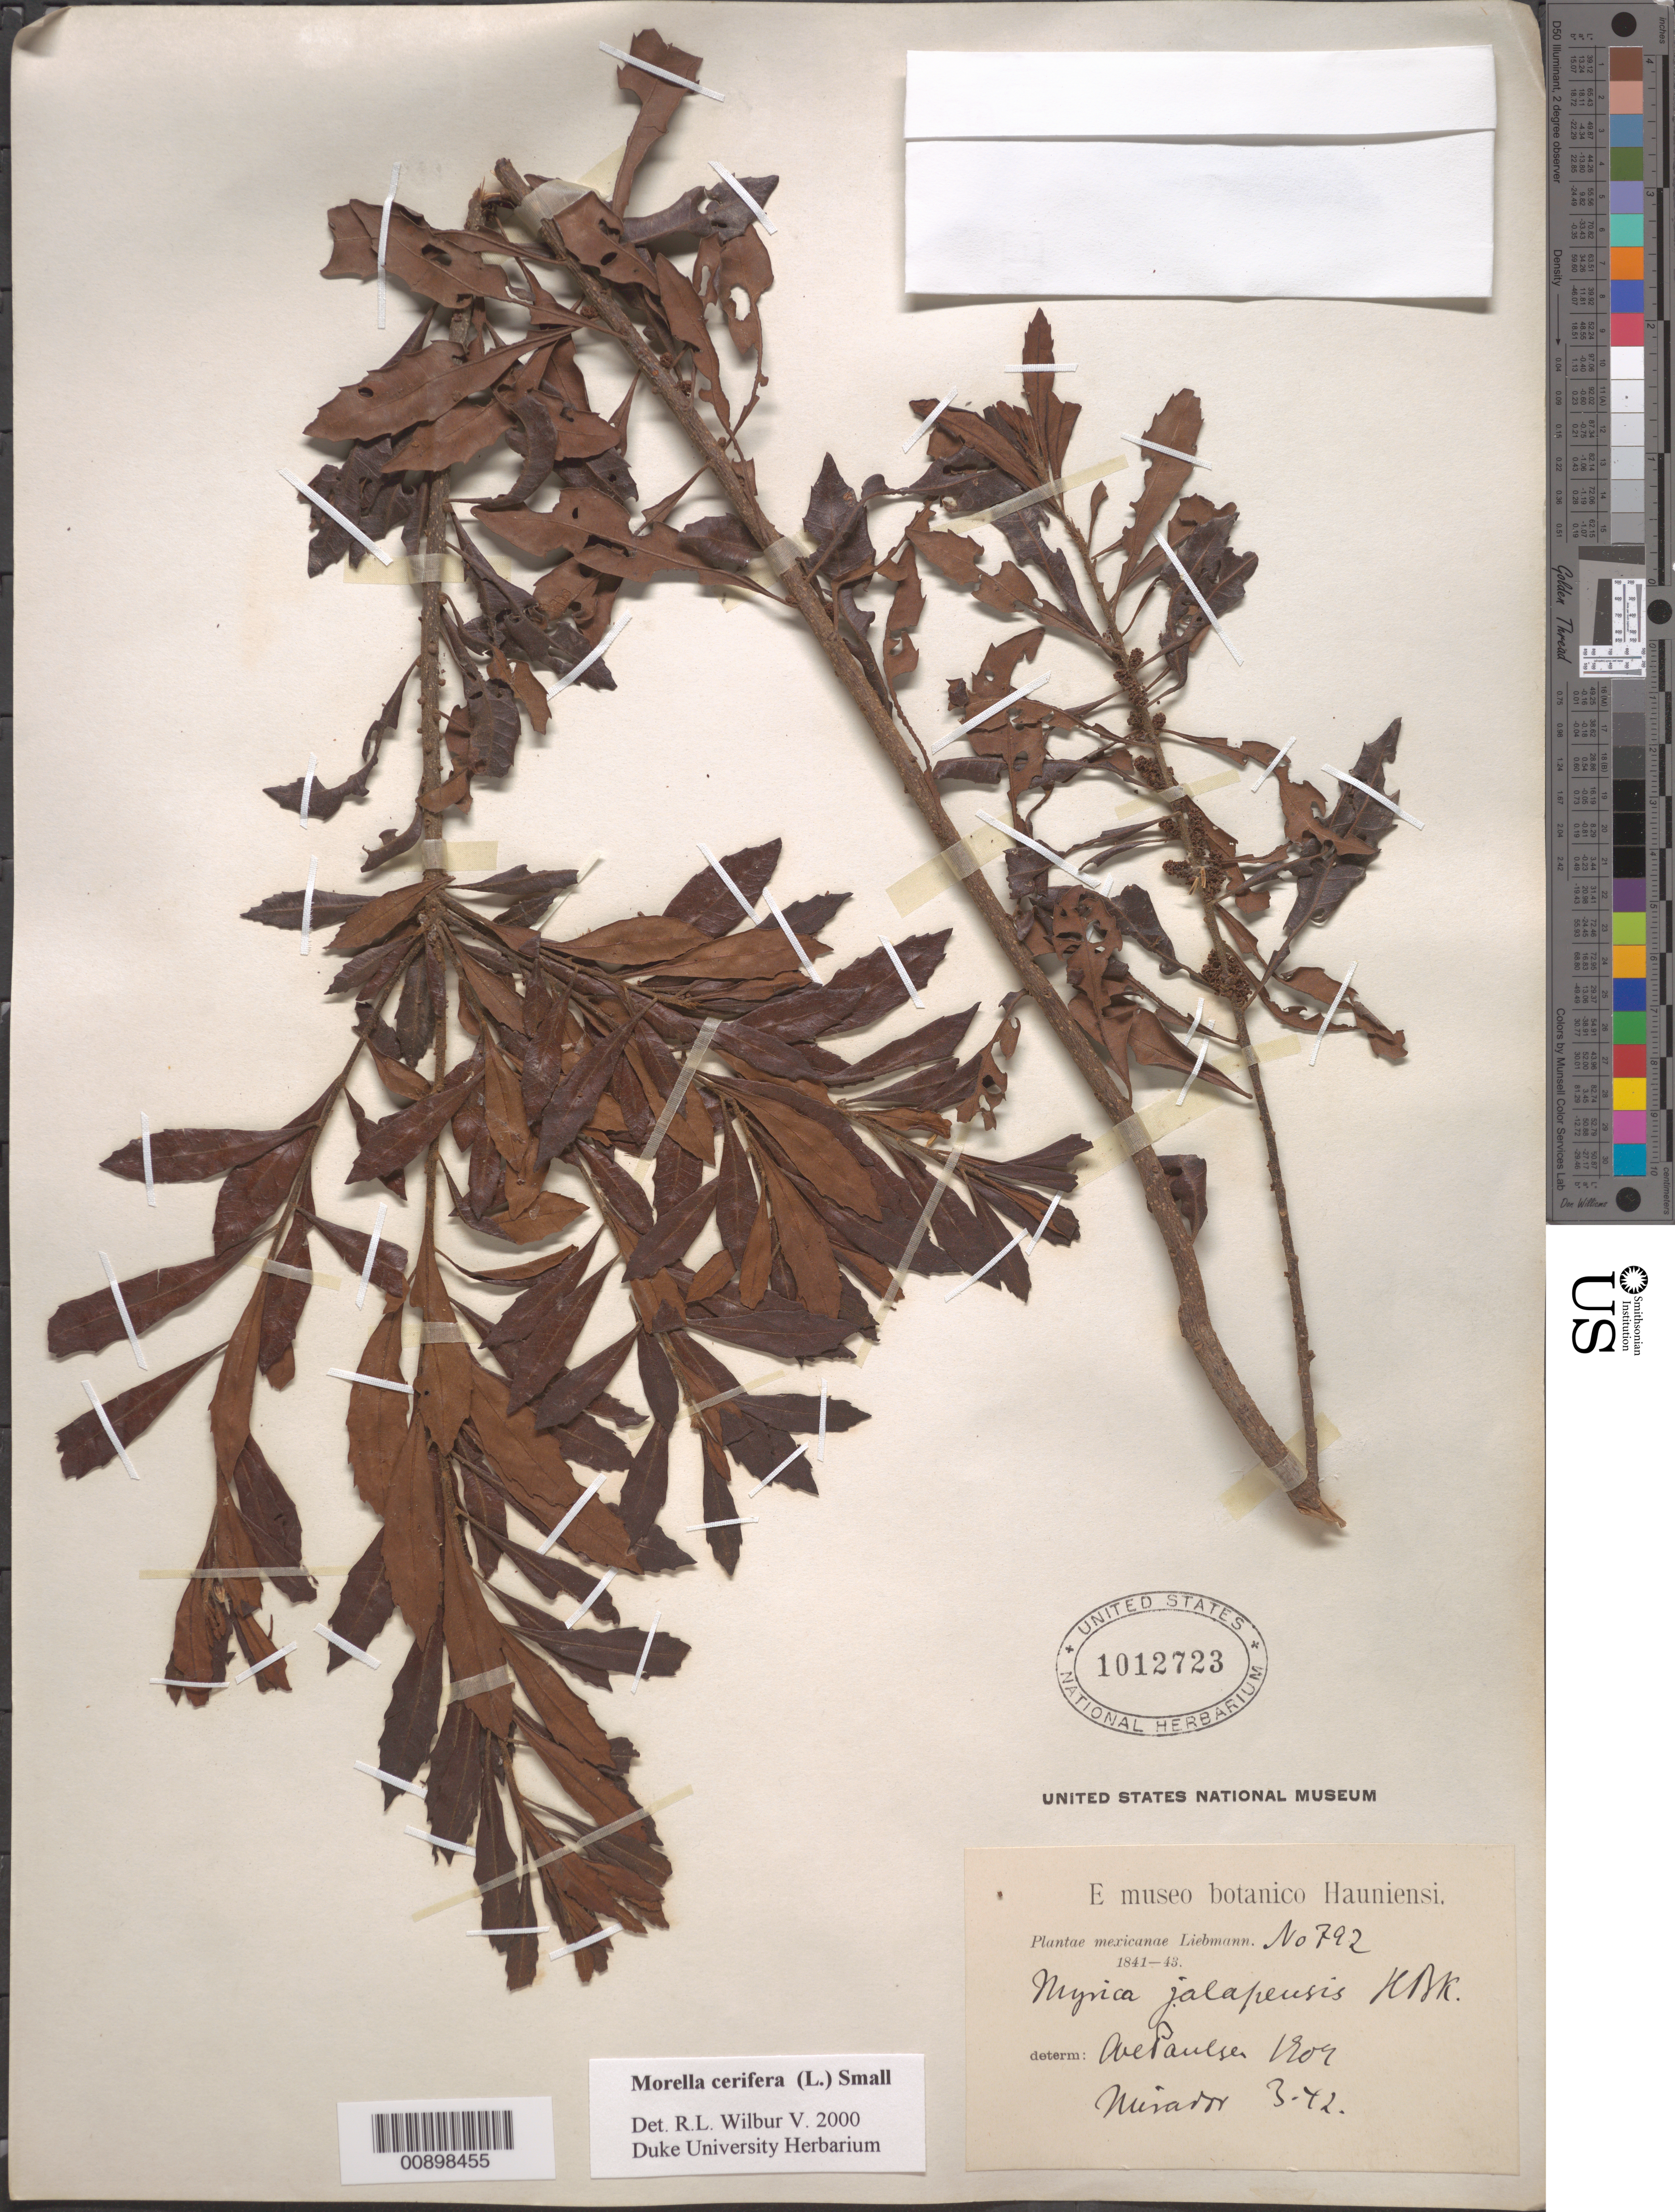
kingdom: Plantae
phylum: Tracheophyta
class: Magnoliopsida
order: Fagales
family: Myricaceae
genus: Morella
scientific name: Morella cerifera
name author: (L.) Small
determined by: Wilbur, R. L.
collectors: F. M. Liebmann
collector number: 792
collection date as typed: Mar 1842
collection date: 1842-03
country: Mexico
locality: Mirador.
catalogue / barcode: US 1012723